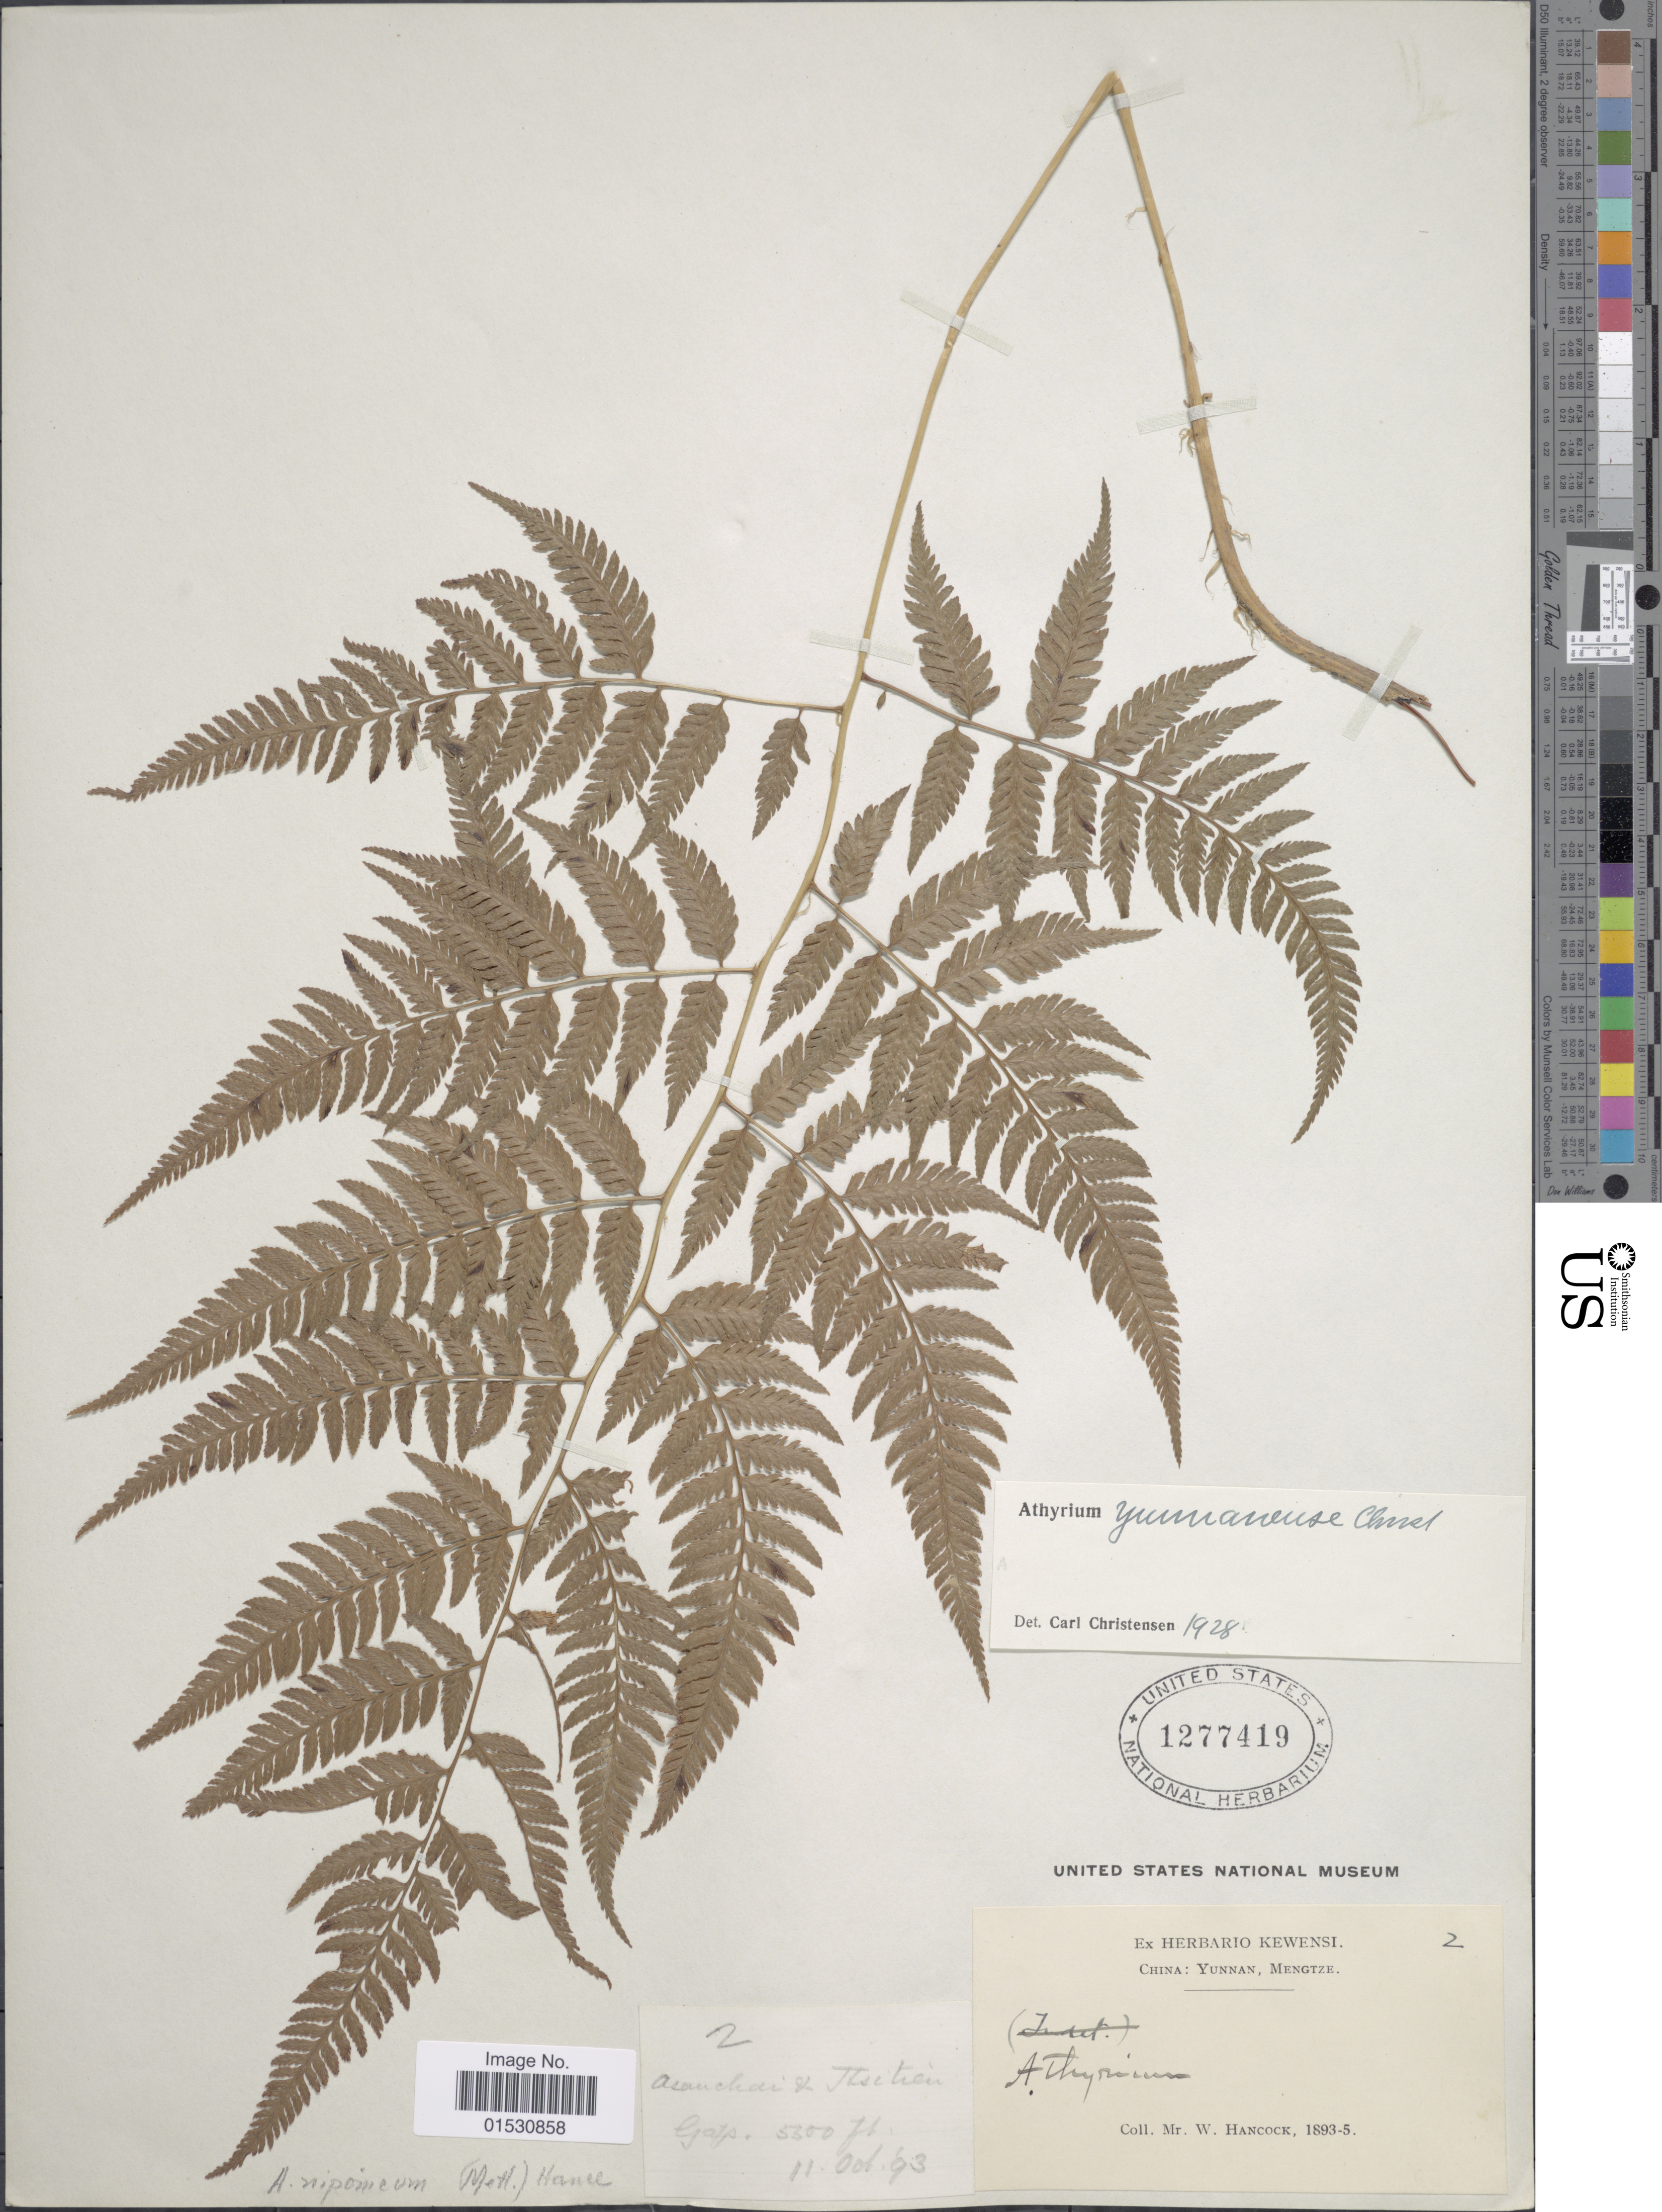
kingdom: Plantae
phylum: Tracheophyta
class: Polypodiopsida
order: Polypodiales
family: Athyriaceae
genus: Athyrium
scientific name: Athyrium nipponicum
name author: (Mett.) Hance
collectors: W. Hancock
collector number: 2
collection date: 1893-10-11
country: China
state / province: Yunnan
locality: Mengtze. Gafp. [interpreted]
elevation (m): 1676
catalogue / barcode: US 1277419